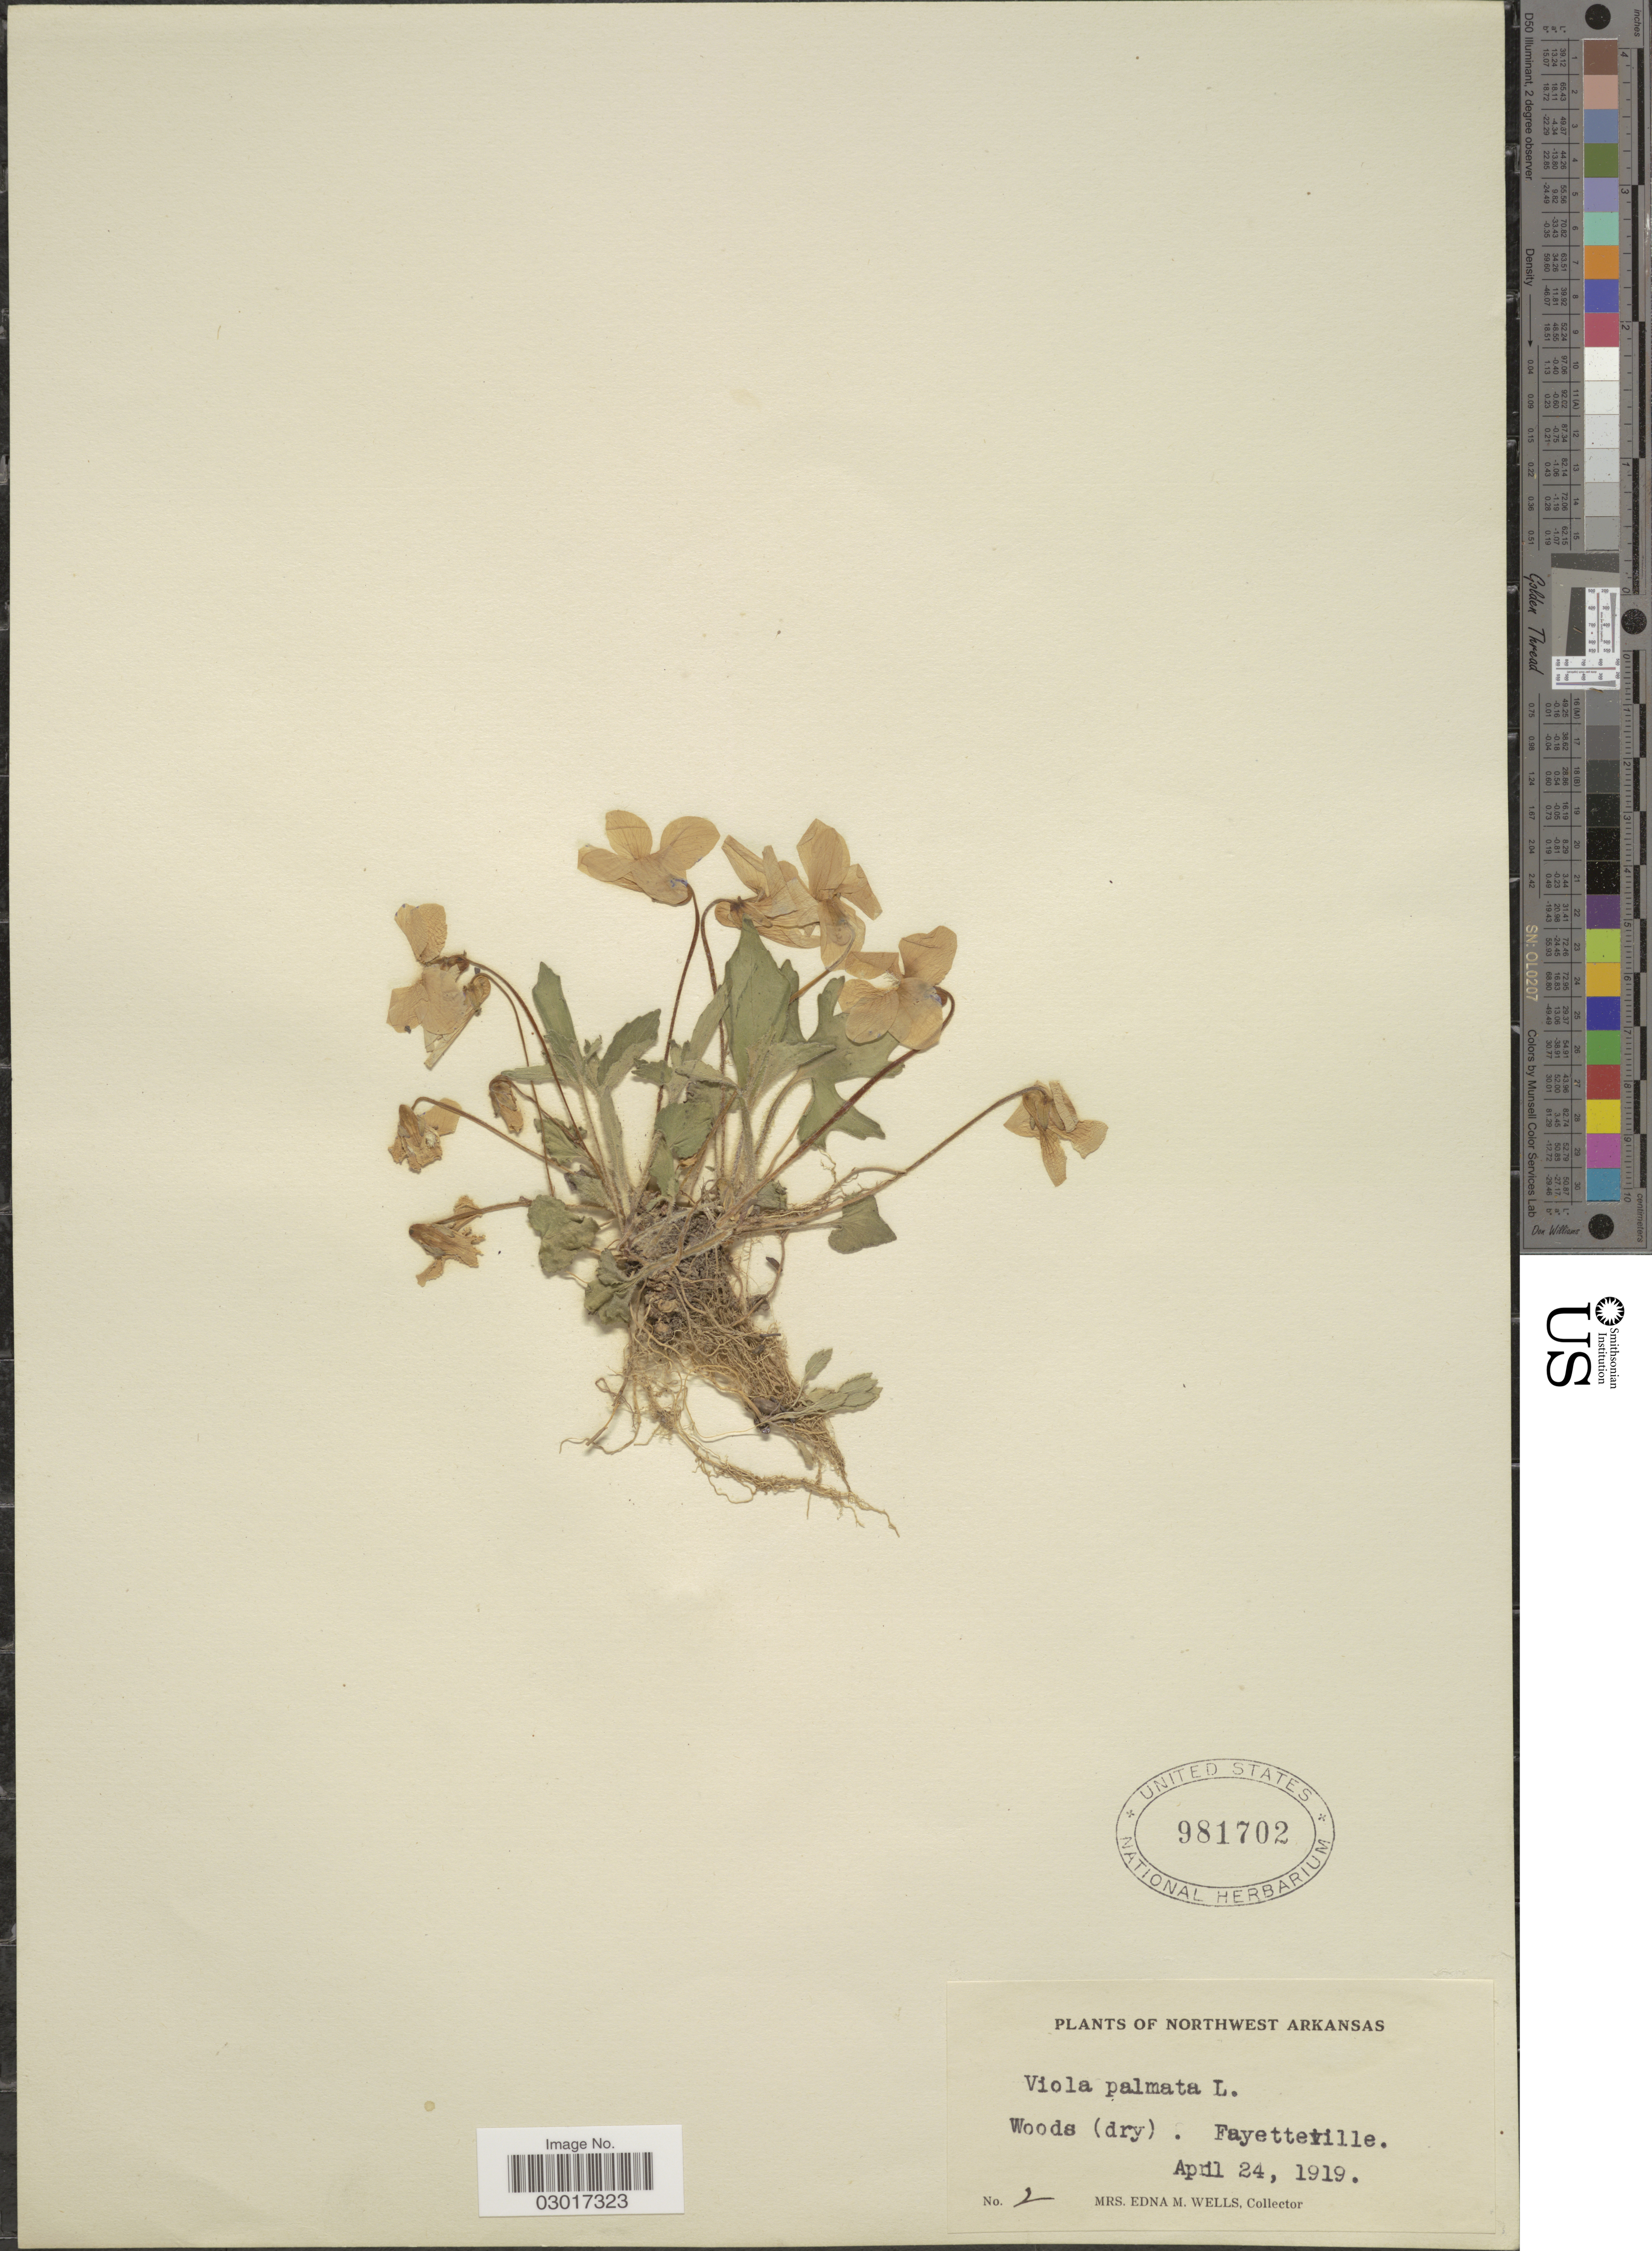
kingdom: Plantae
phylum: Tracheophyta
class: Magnoliopsida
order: Malpighiales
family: Violaceae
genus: Viola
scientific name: Viola triloba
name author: Schwein.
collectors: E. M. Wells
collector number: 2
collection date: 1919-04-24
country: United States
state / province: Arkansas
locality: Northwest Arkansas, Fayetteville.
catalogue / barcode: US 981702